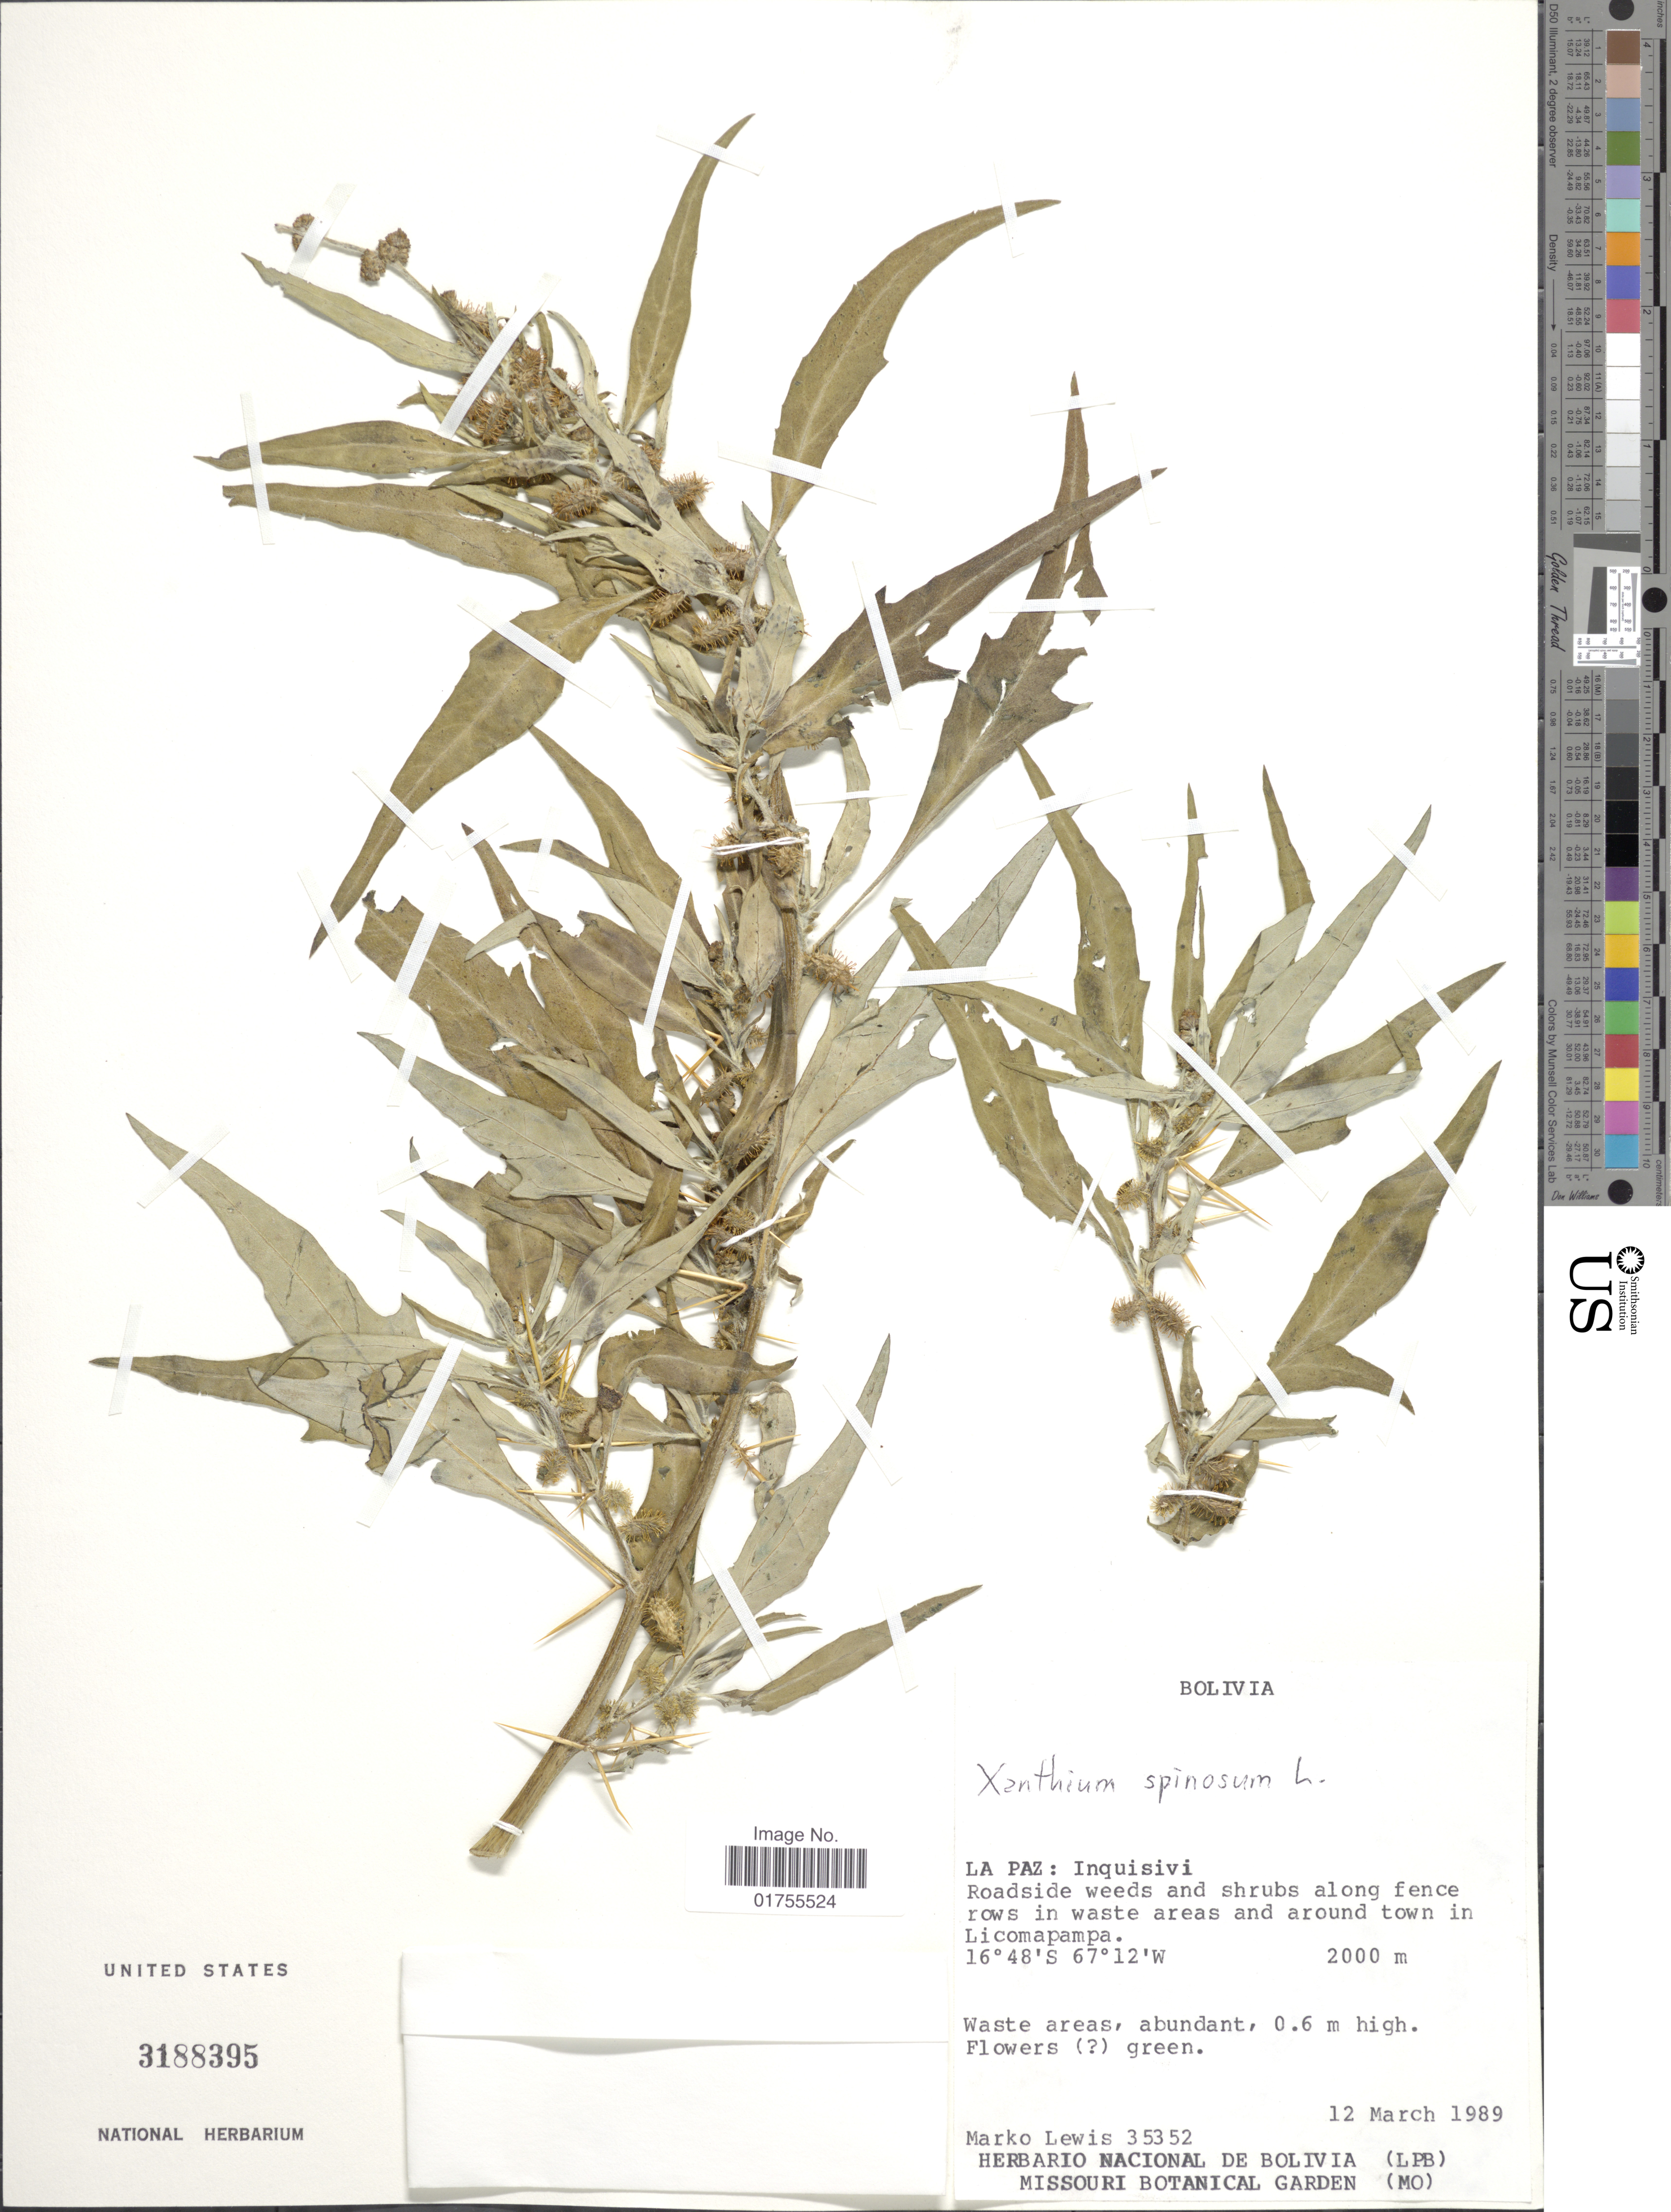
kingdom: Plantae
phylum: Tracheophyta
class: Magnoliopsida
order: Asterales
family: Asteraceae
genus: Xanthium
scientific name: Xanthium spinosum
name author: L.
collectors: M. A. Lewis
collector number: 35352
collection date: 1989-03-12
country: Bolivia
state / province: La Paz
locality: Inquisivi, Roadside weeds and shrubs along fence rows in waste areas and around town in Licomapampa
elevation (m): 2000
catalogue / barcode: US 3188395